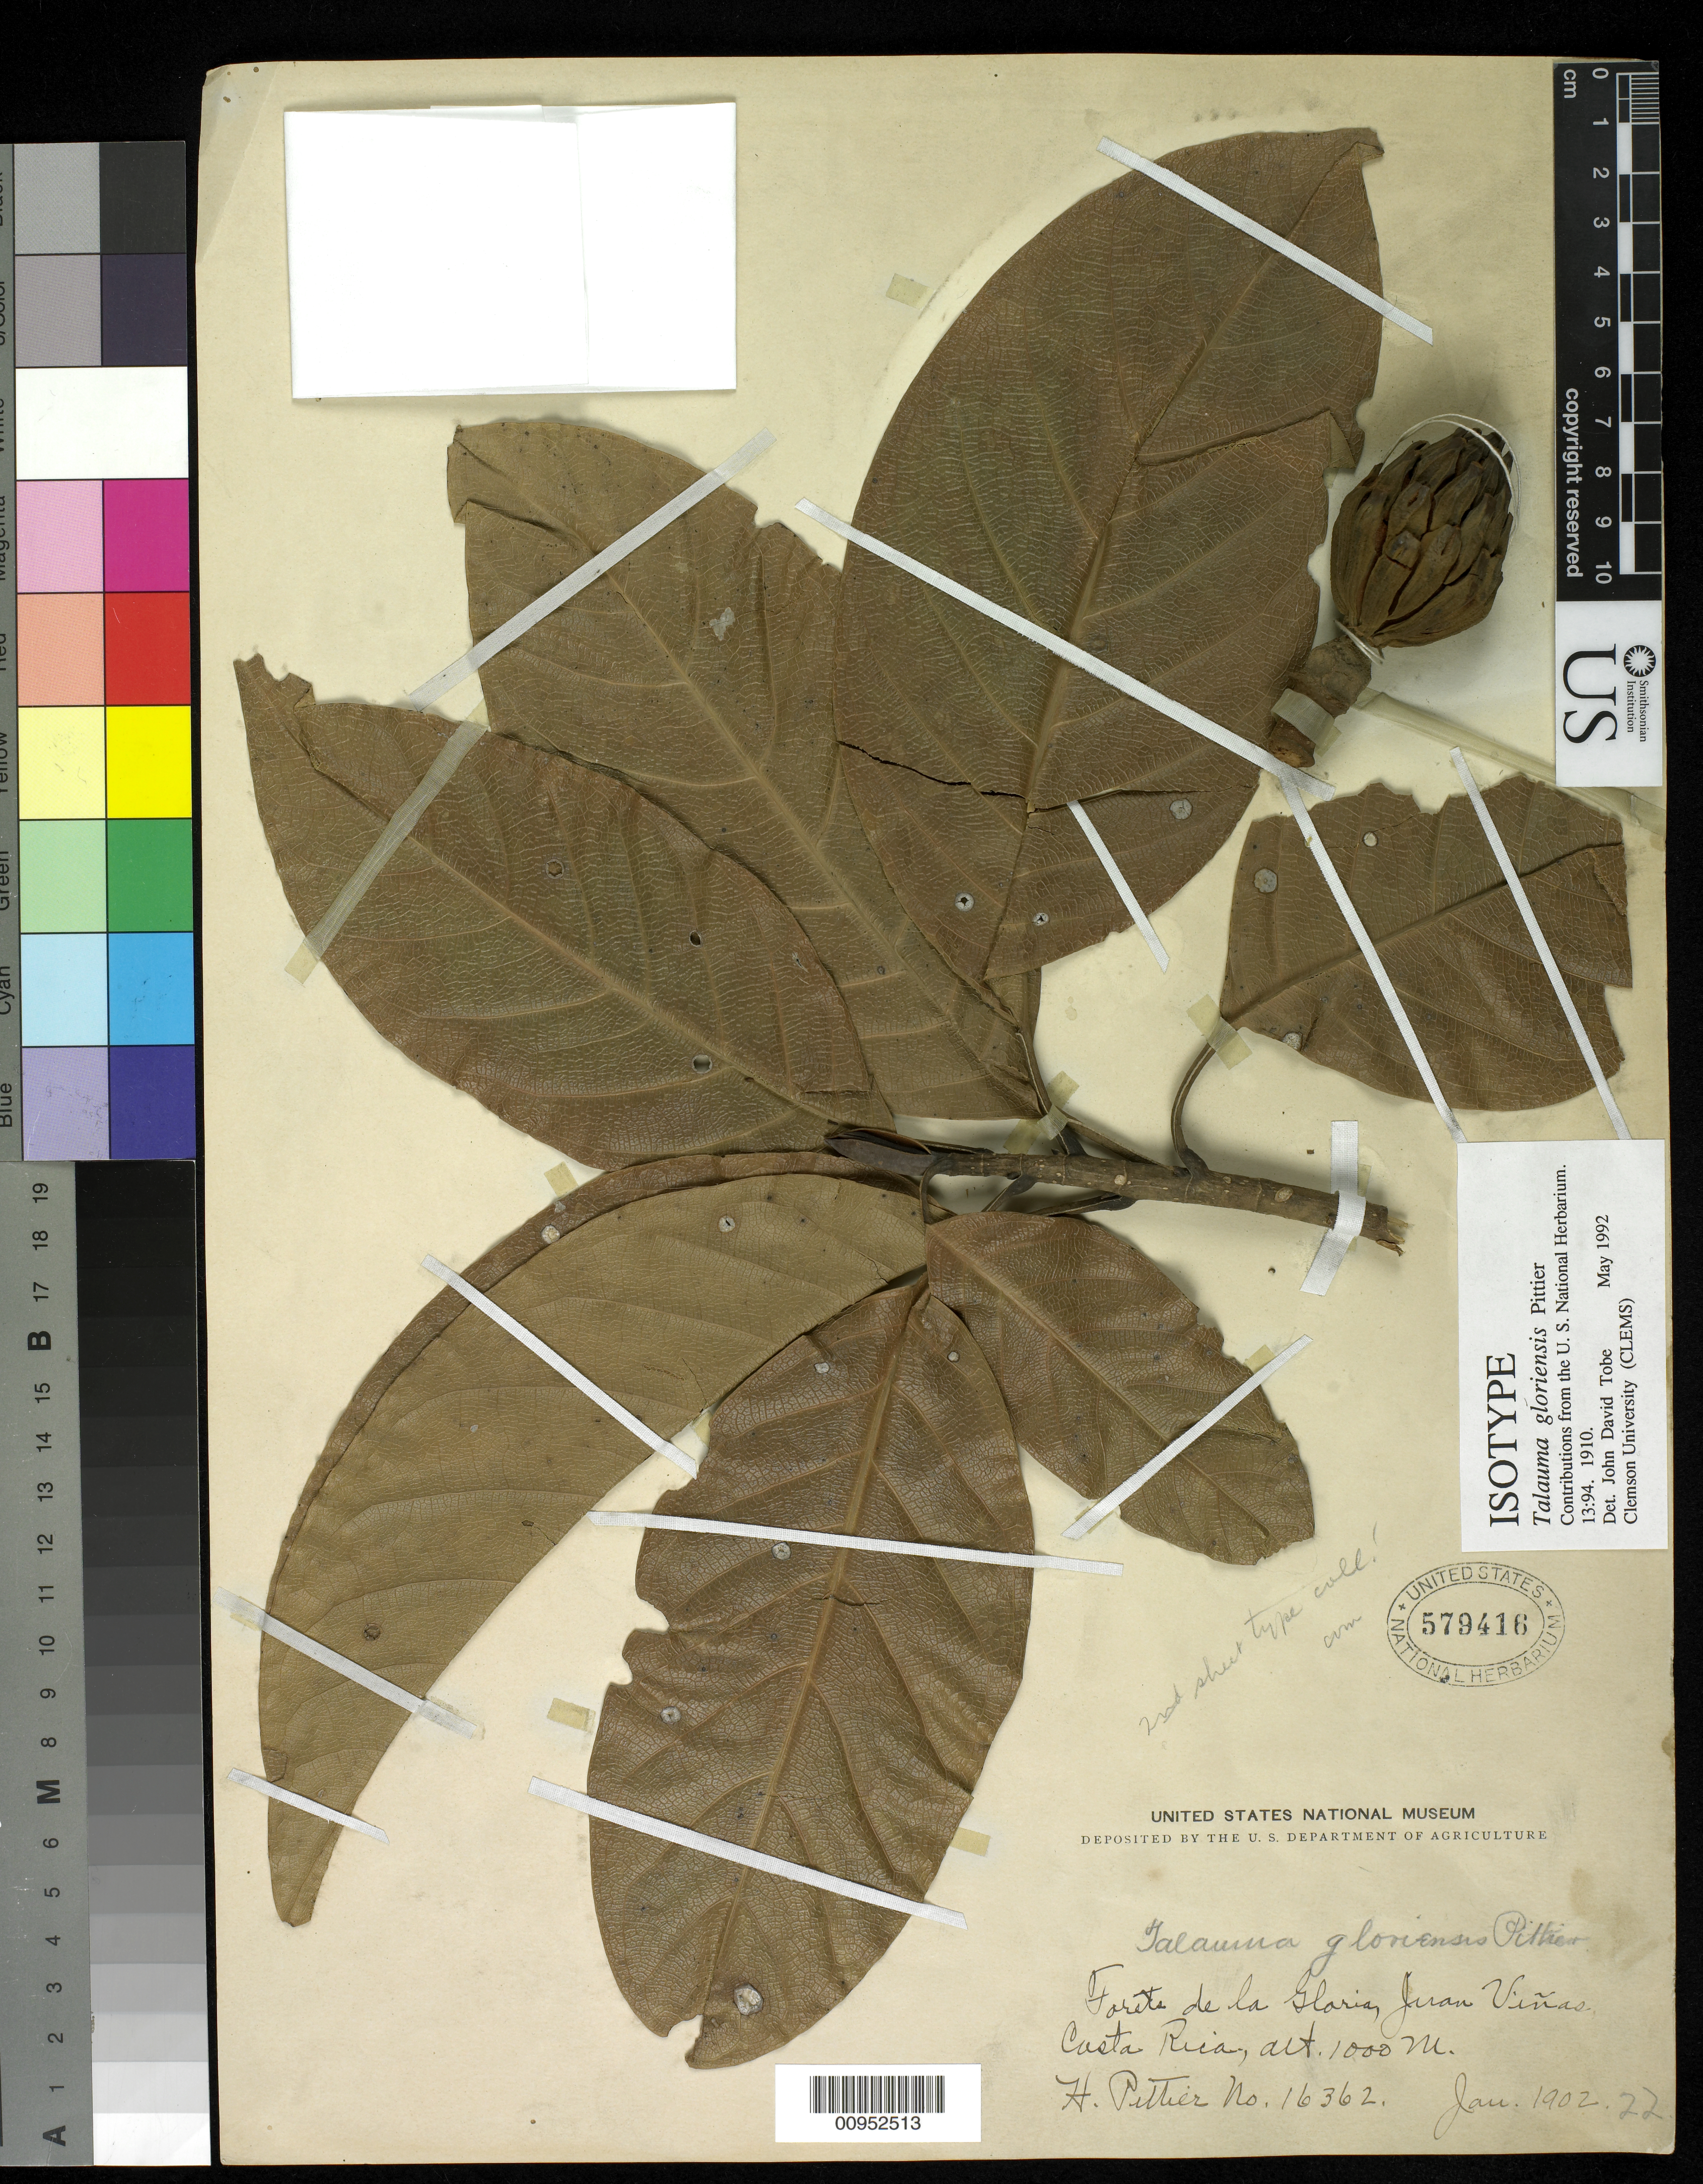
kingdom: Plantae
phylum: Tracheophyta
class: Magnoliopsida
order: Magnoliales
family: Magnoliaceae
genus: Talauma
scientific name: Talauma gloriensis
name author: Pittier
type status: Isotype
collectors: H. F. Pittier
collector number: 16362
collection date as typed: Jan 1902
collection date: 1902-01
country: Costa Rica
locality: La Gloria near Juan Vinas.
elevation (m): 1000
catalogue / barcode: US 579416